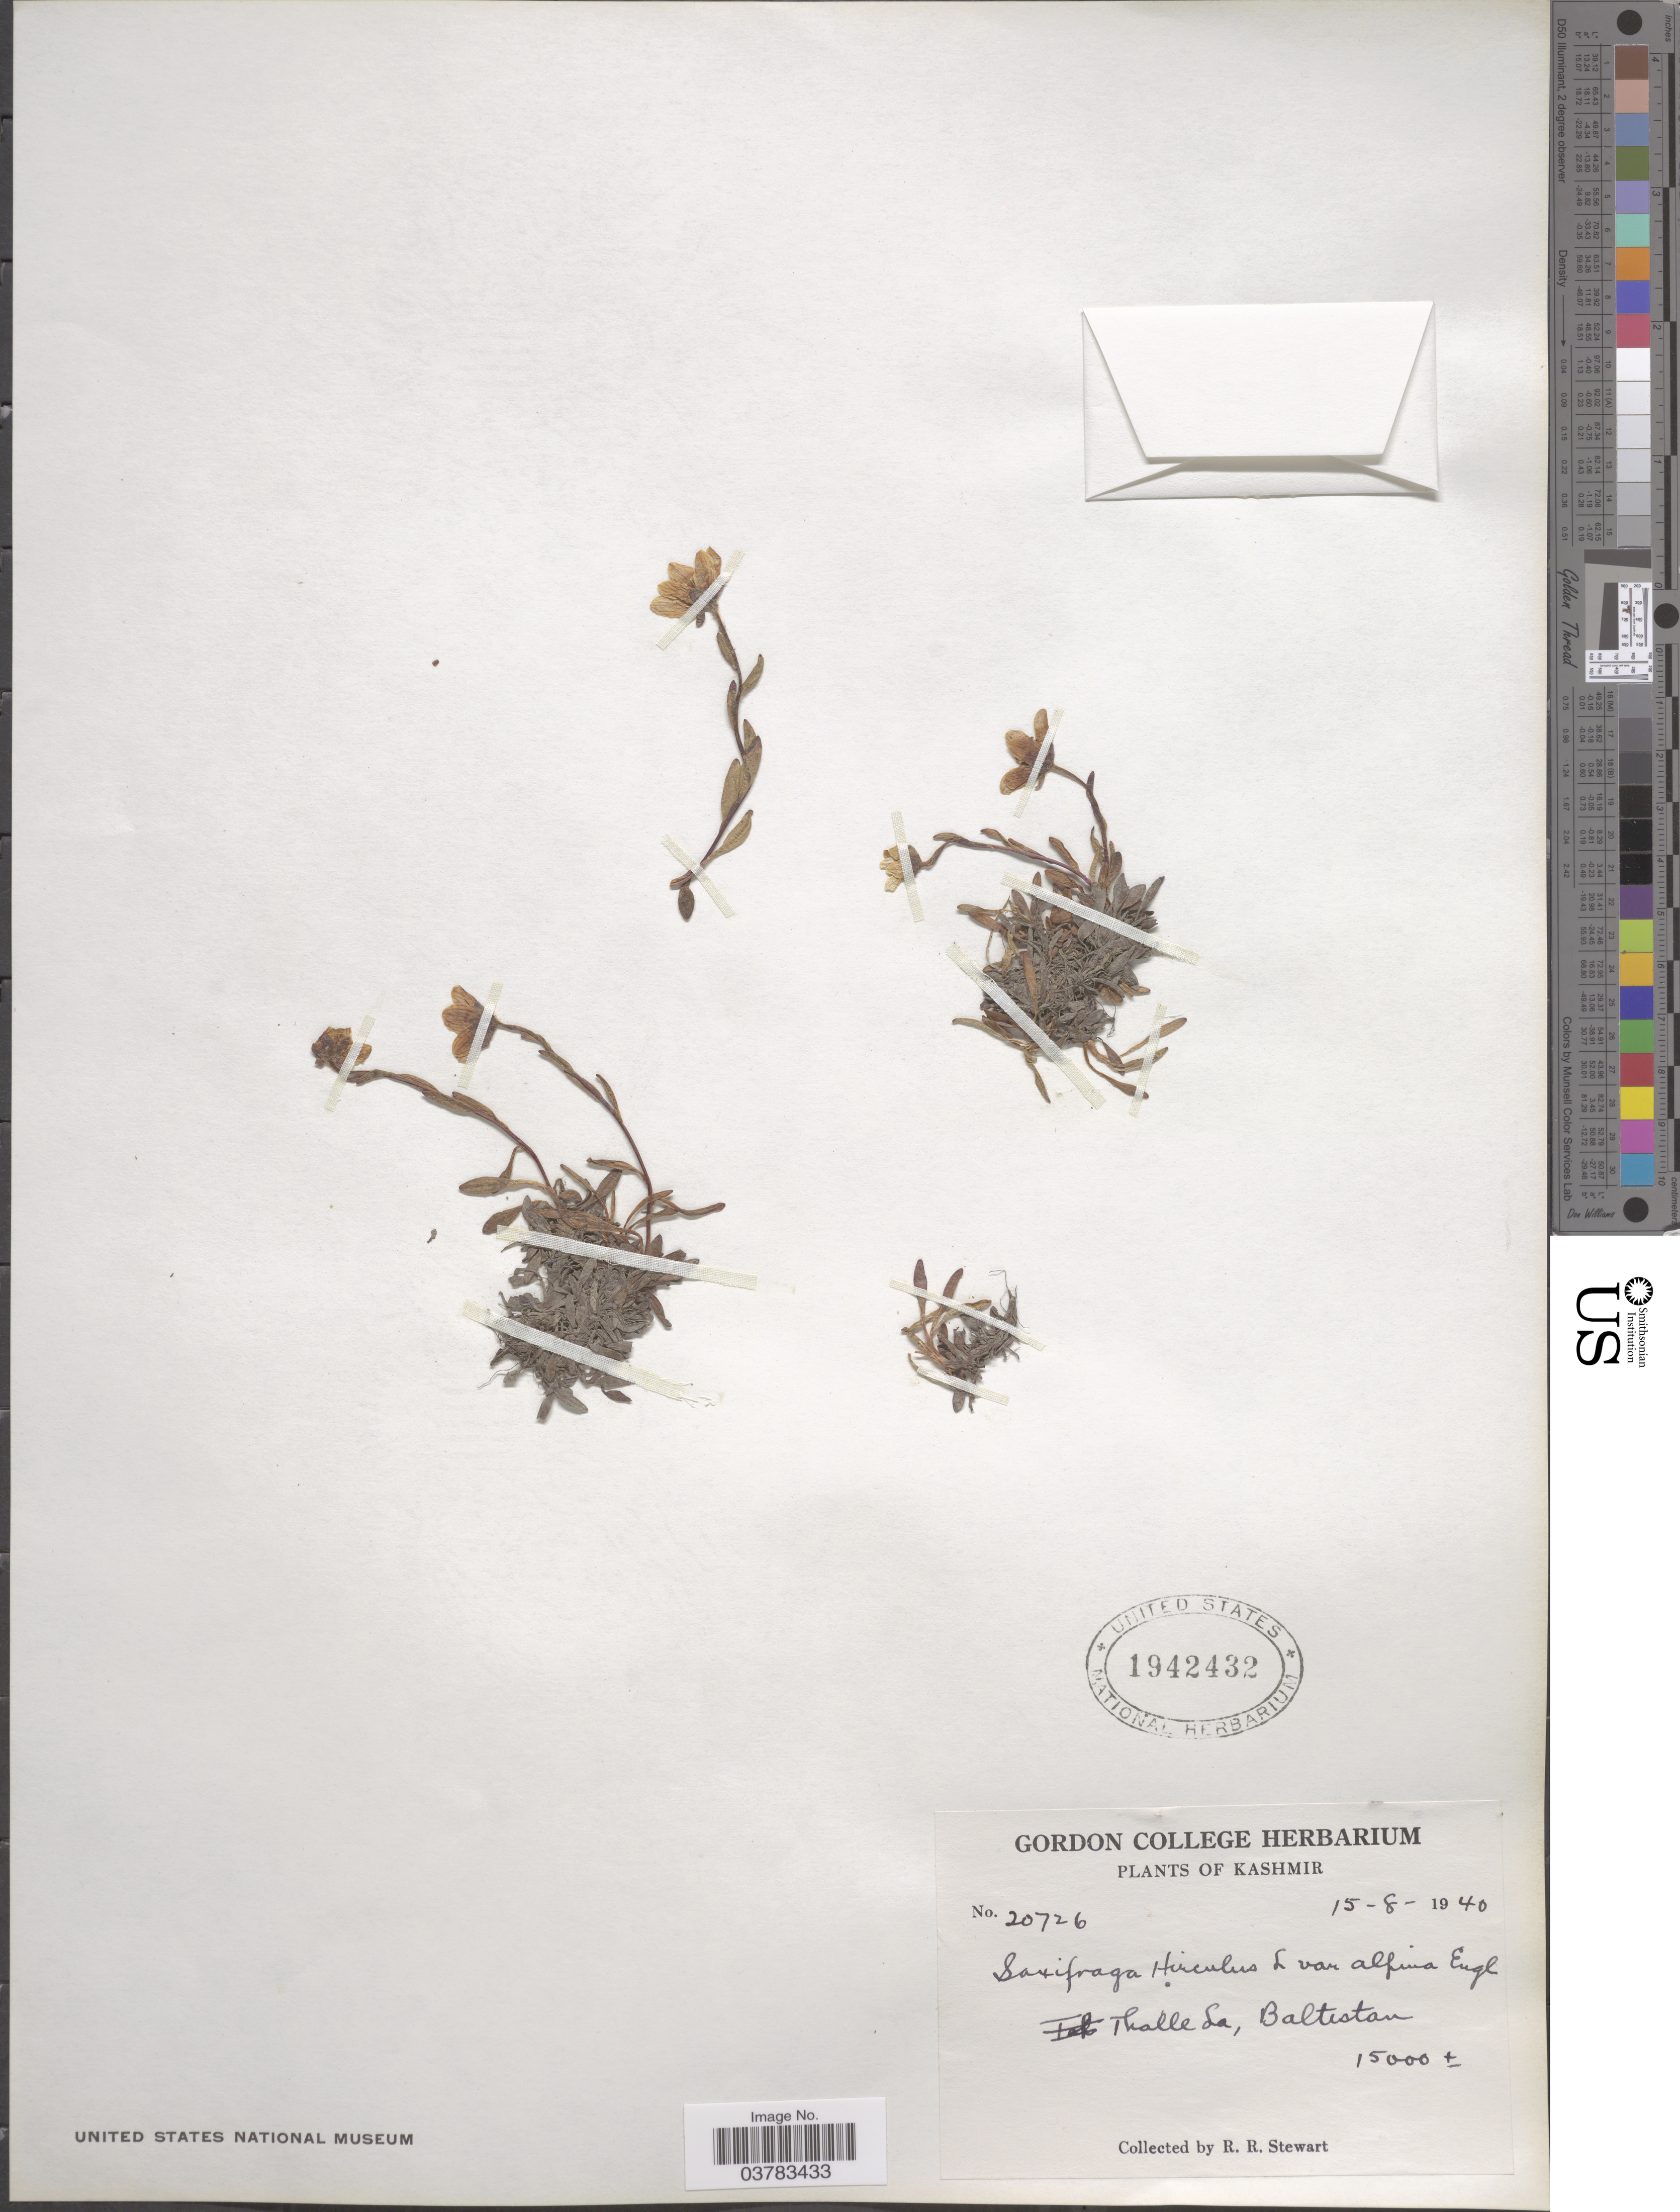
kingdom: Plantae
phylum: Tracheophyta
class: Magnoliopsida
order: Saxifragales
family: Saxifragaceae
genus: Saxifraga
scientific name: Saxifraga hirculus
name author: L.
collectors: R. Stewart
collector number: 20726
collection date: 1940-08-15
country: India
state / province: Jammu and Kashmir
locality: Kashmir. Thalle La, Baltistan.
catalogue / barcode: US 1942432